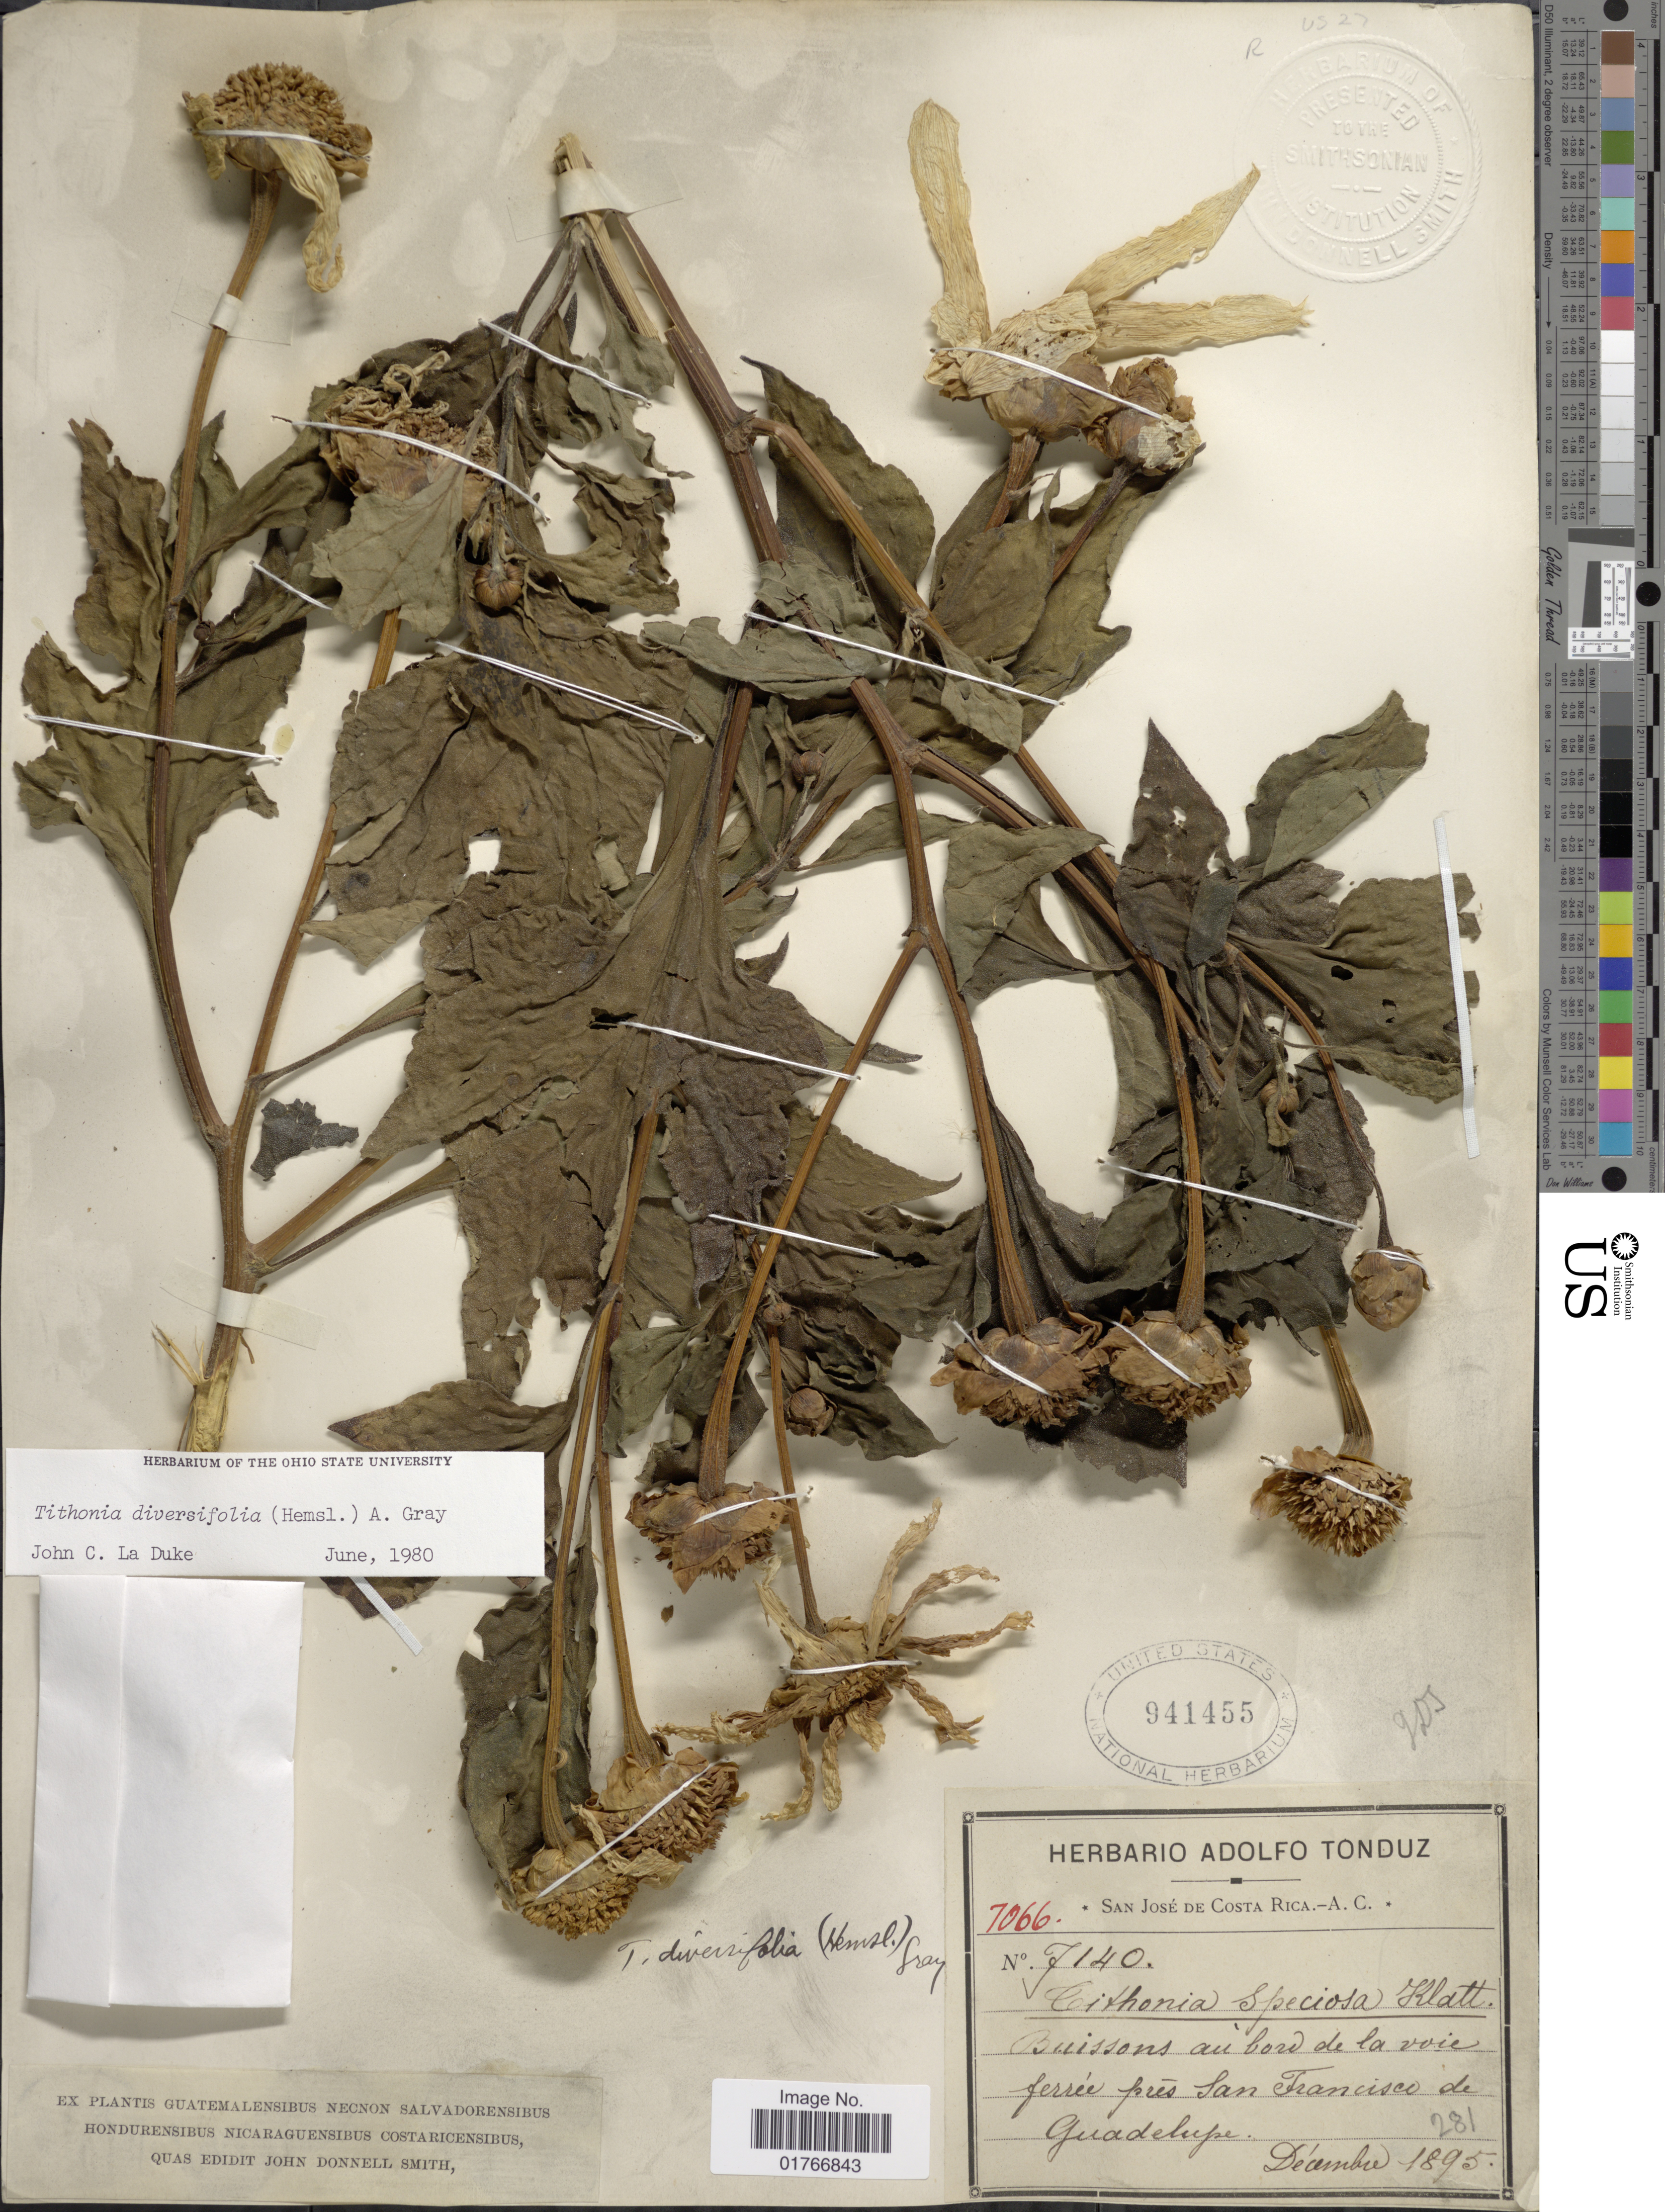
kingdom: Plantae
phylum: Tracheophyta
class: Magnoliopsida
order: Asterales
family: Asteraceae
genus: Tithonia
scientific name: Tithonia diversifolia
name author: (Hemsl.) A. Gray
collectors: ex Herb. Adolfo Tonduz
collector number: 7140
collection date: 1895-12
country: Guadeloupe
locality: Buissons au bord de la voie ferrie pres San Francisco de Guadelupe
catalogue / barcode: US 941455